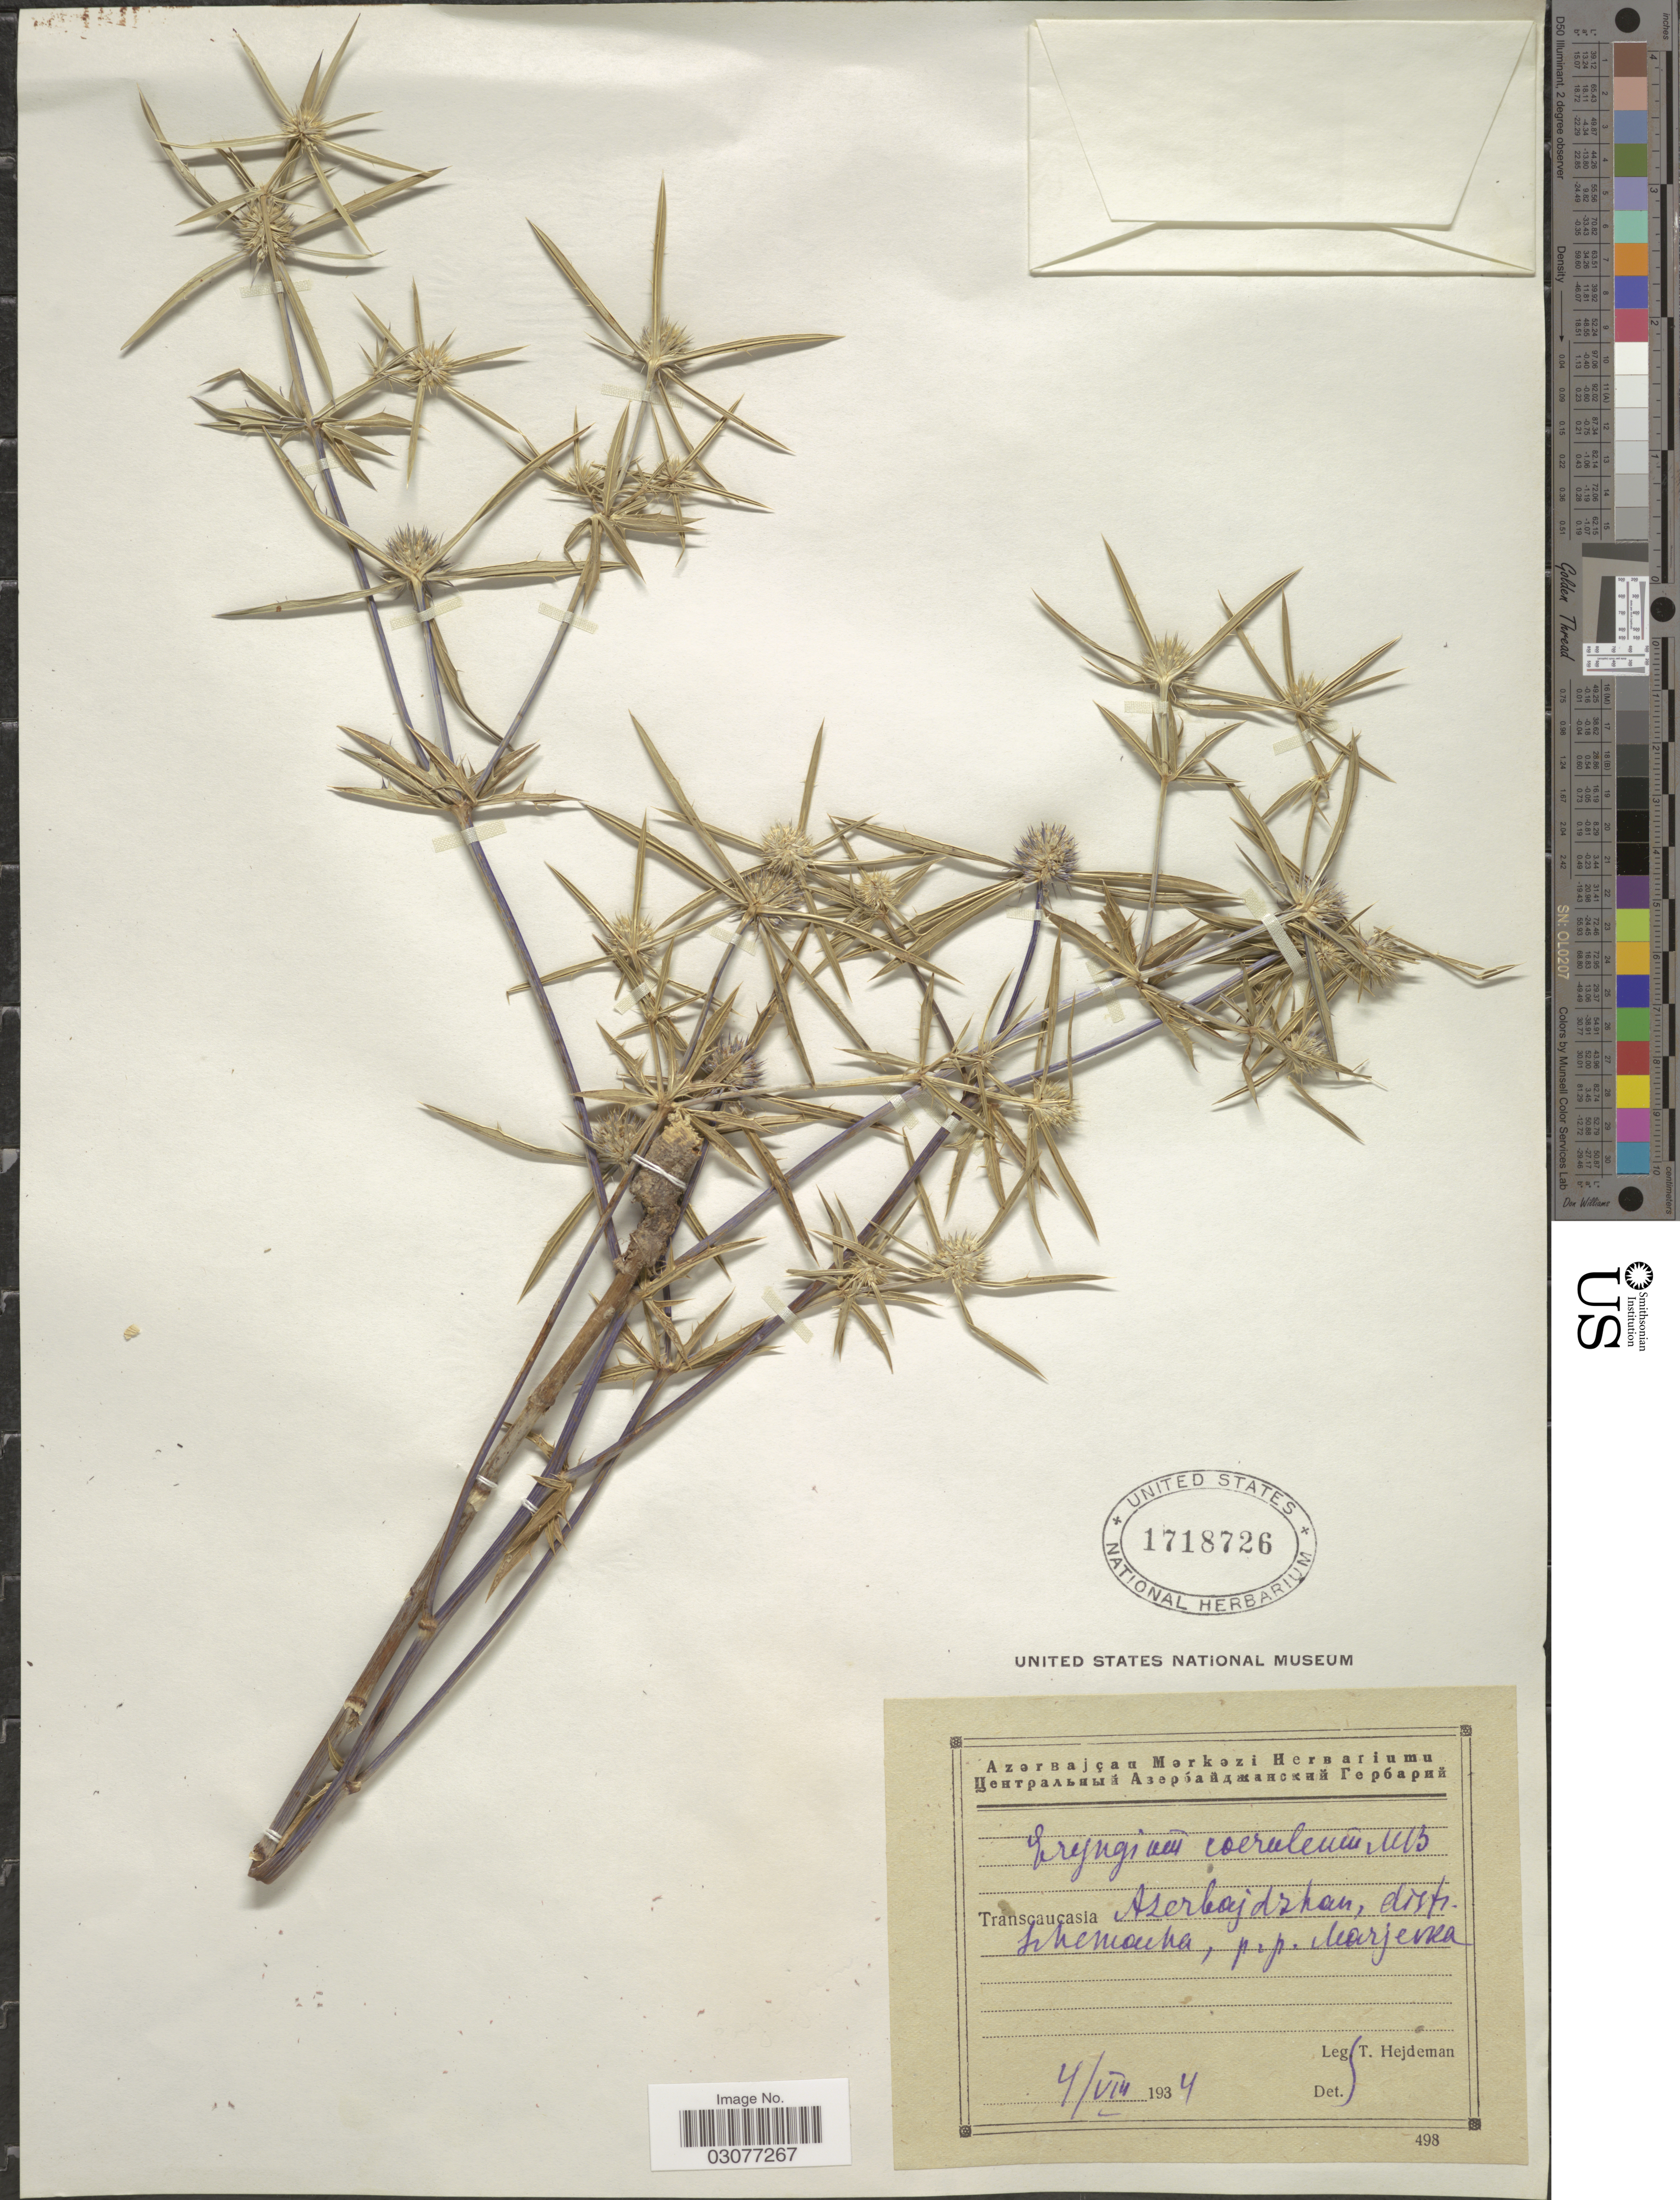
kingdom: Plantae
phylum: Tracheophyta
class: Magnoliopsida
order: Apiales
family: Apiaceae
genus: Eryngium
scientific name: Eryngium caucasicum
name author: Trautv.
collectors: T. Hejdeman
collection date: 1934-08-04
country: Azerbaijan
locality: Transcaucasia Azerbajdzhan, distr. Schemacha [interpreted], p.p. [interpreted] Marjenea [interpreted].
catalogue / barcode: US 1718726